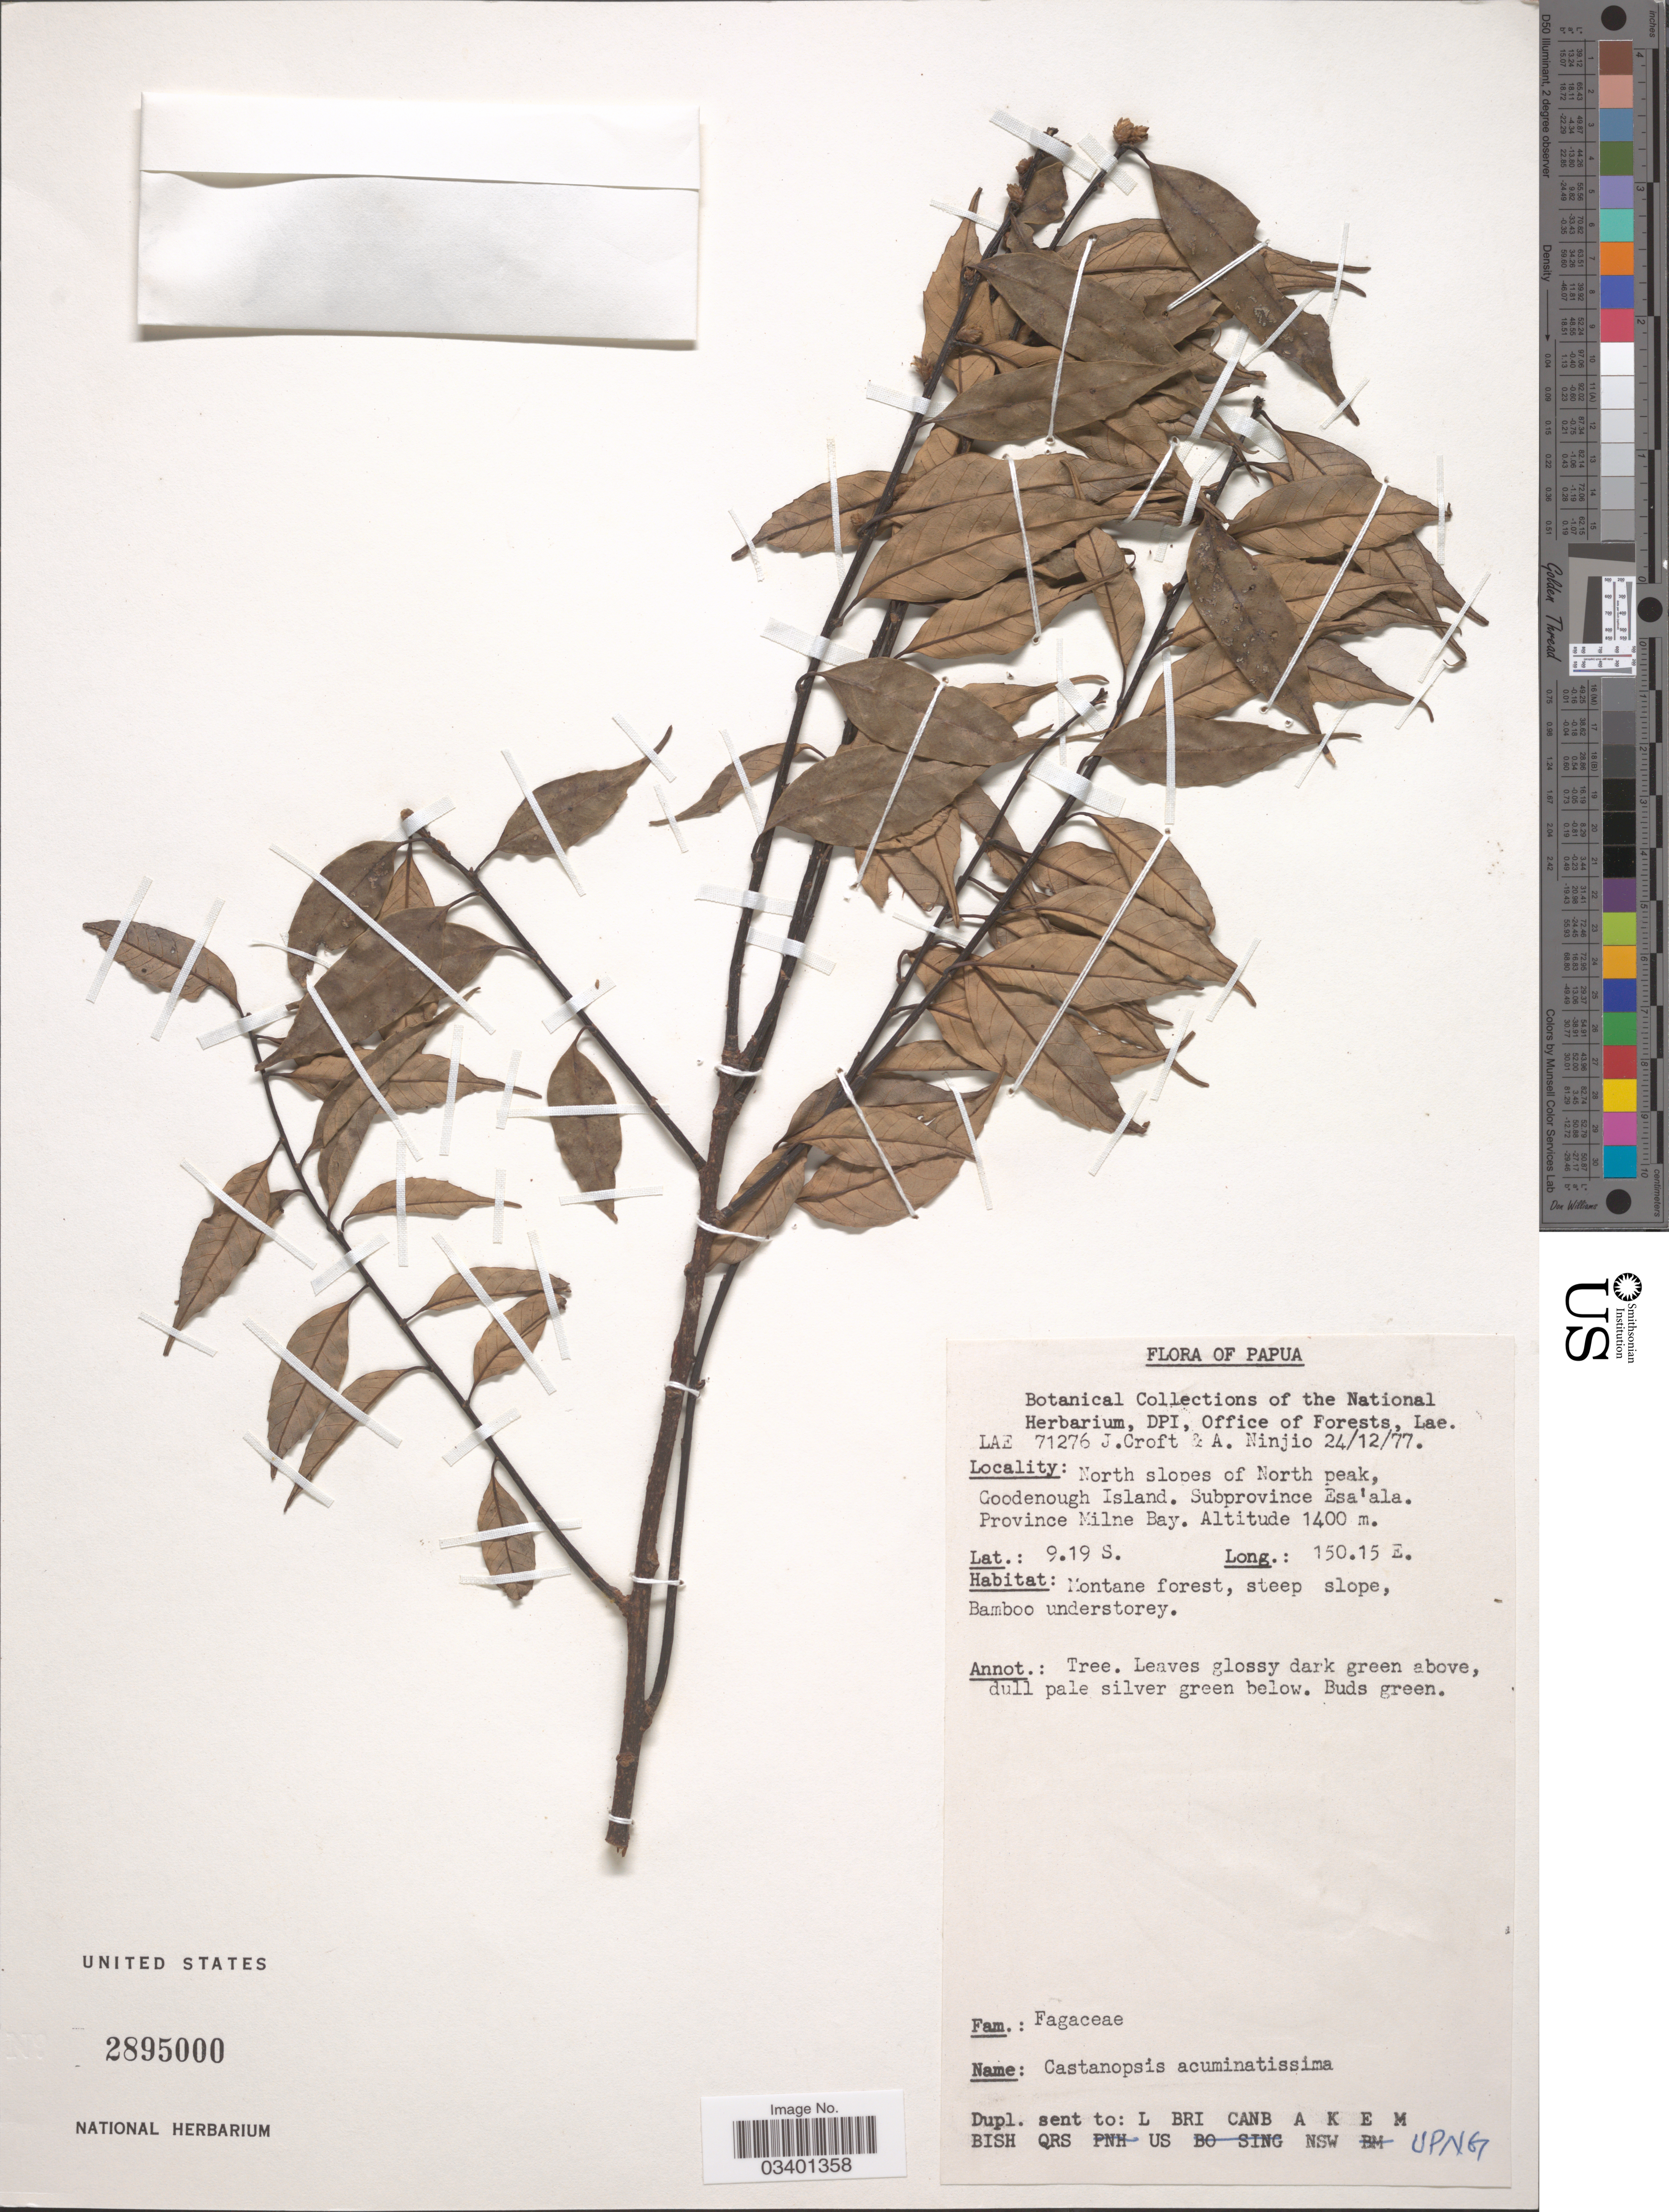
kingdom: Plantae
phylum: Tracheophyta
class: Magnoliopsida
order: Fagales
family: Fagaceae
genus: Castanopsis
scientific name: Castanopsis acuminatissima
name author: (Blume) A. DC.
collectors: J. Croft & A. Ninjio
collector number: LAE71276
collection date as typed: Transcribed d/m/y: 24/12/77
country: Papua New Guinea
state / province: Milne Bay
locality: Papua. North slopes of North peak, Goodenough Island. Subprovince Esa'ala.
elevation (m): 1400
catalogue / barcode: US 2895000